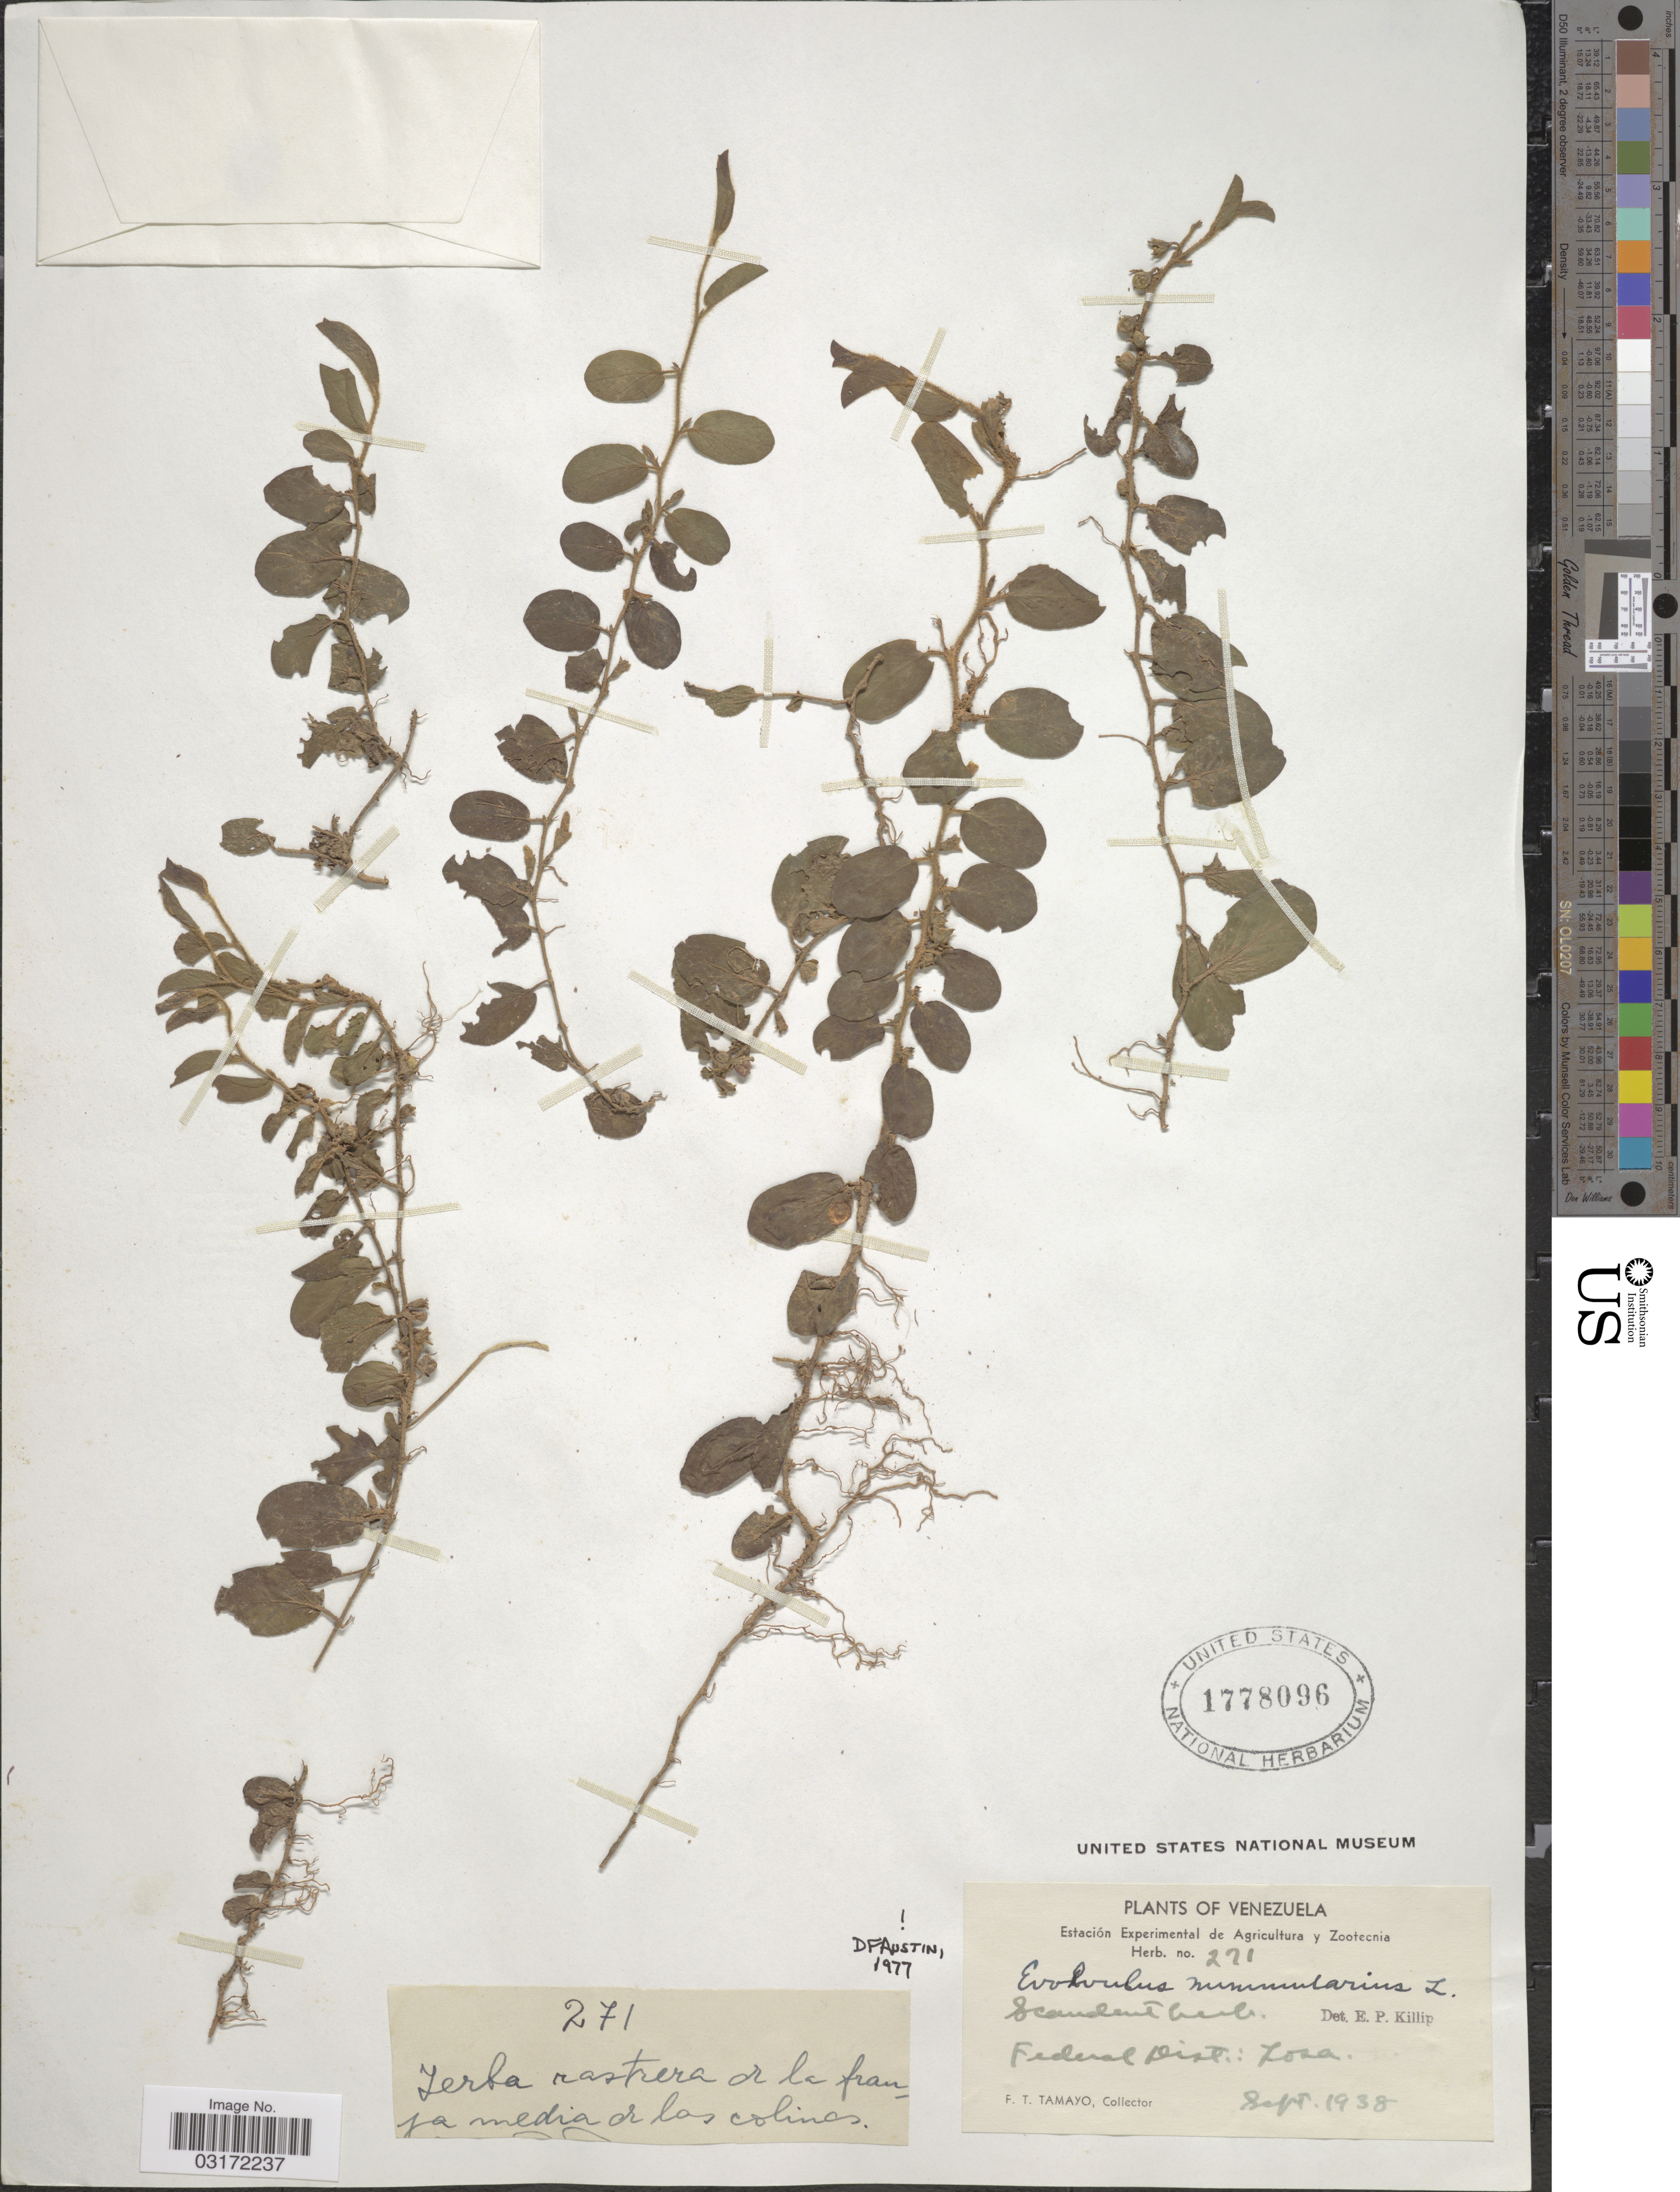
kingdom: Plantae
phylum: Tracheophyta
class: Magnoliopsida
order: Solanales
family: Convolvulaceae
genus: Evolvulus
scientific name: Evolvulus nummularius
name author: (L.) L.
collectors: F. Tamayo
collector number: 271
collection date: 1938-09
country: Venezuela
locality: Federal District: Losa.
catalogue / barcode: US 1778096